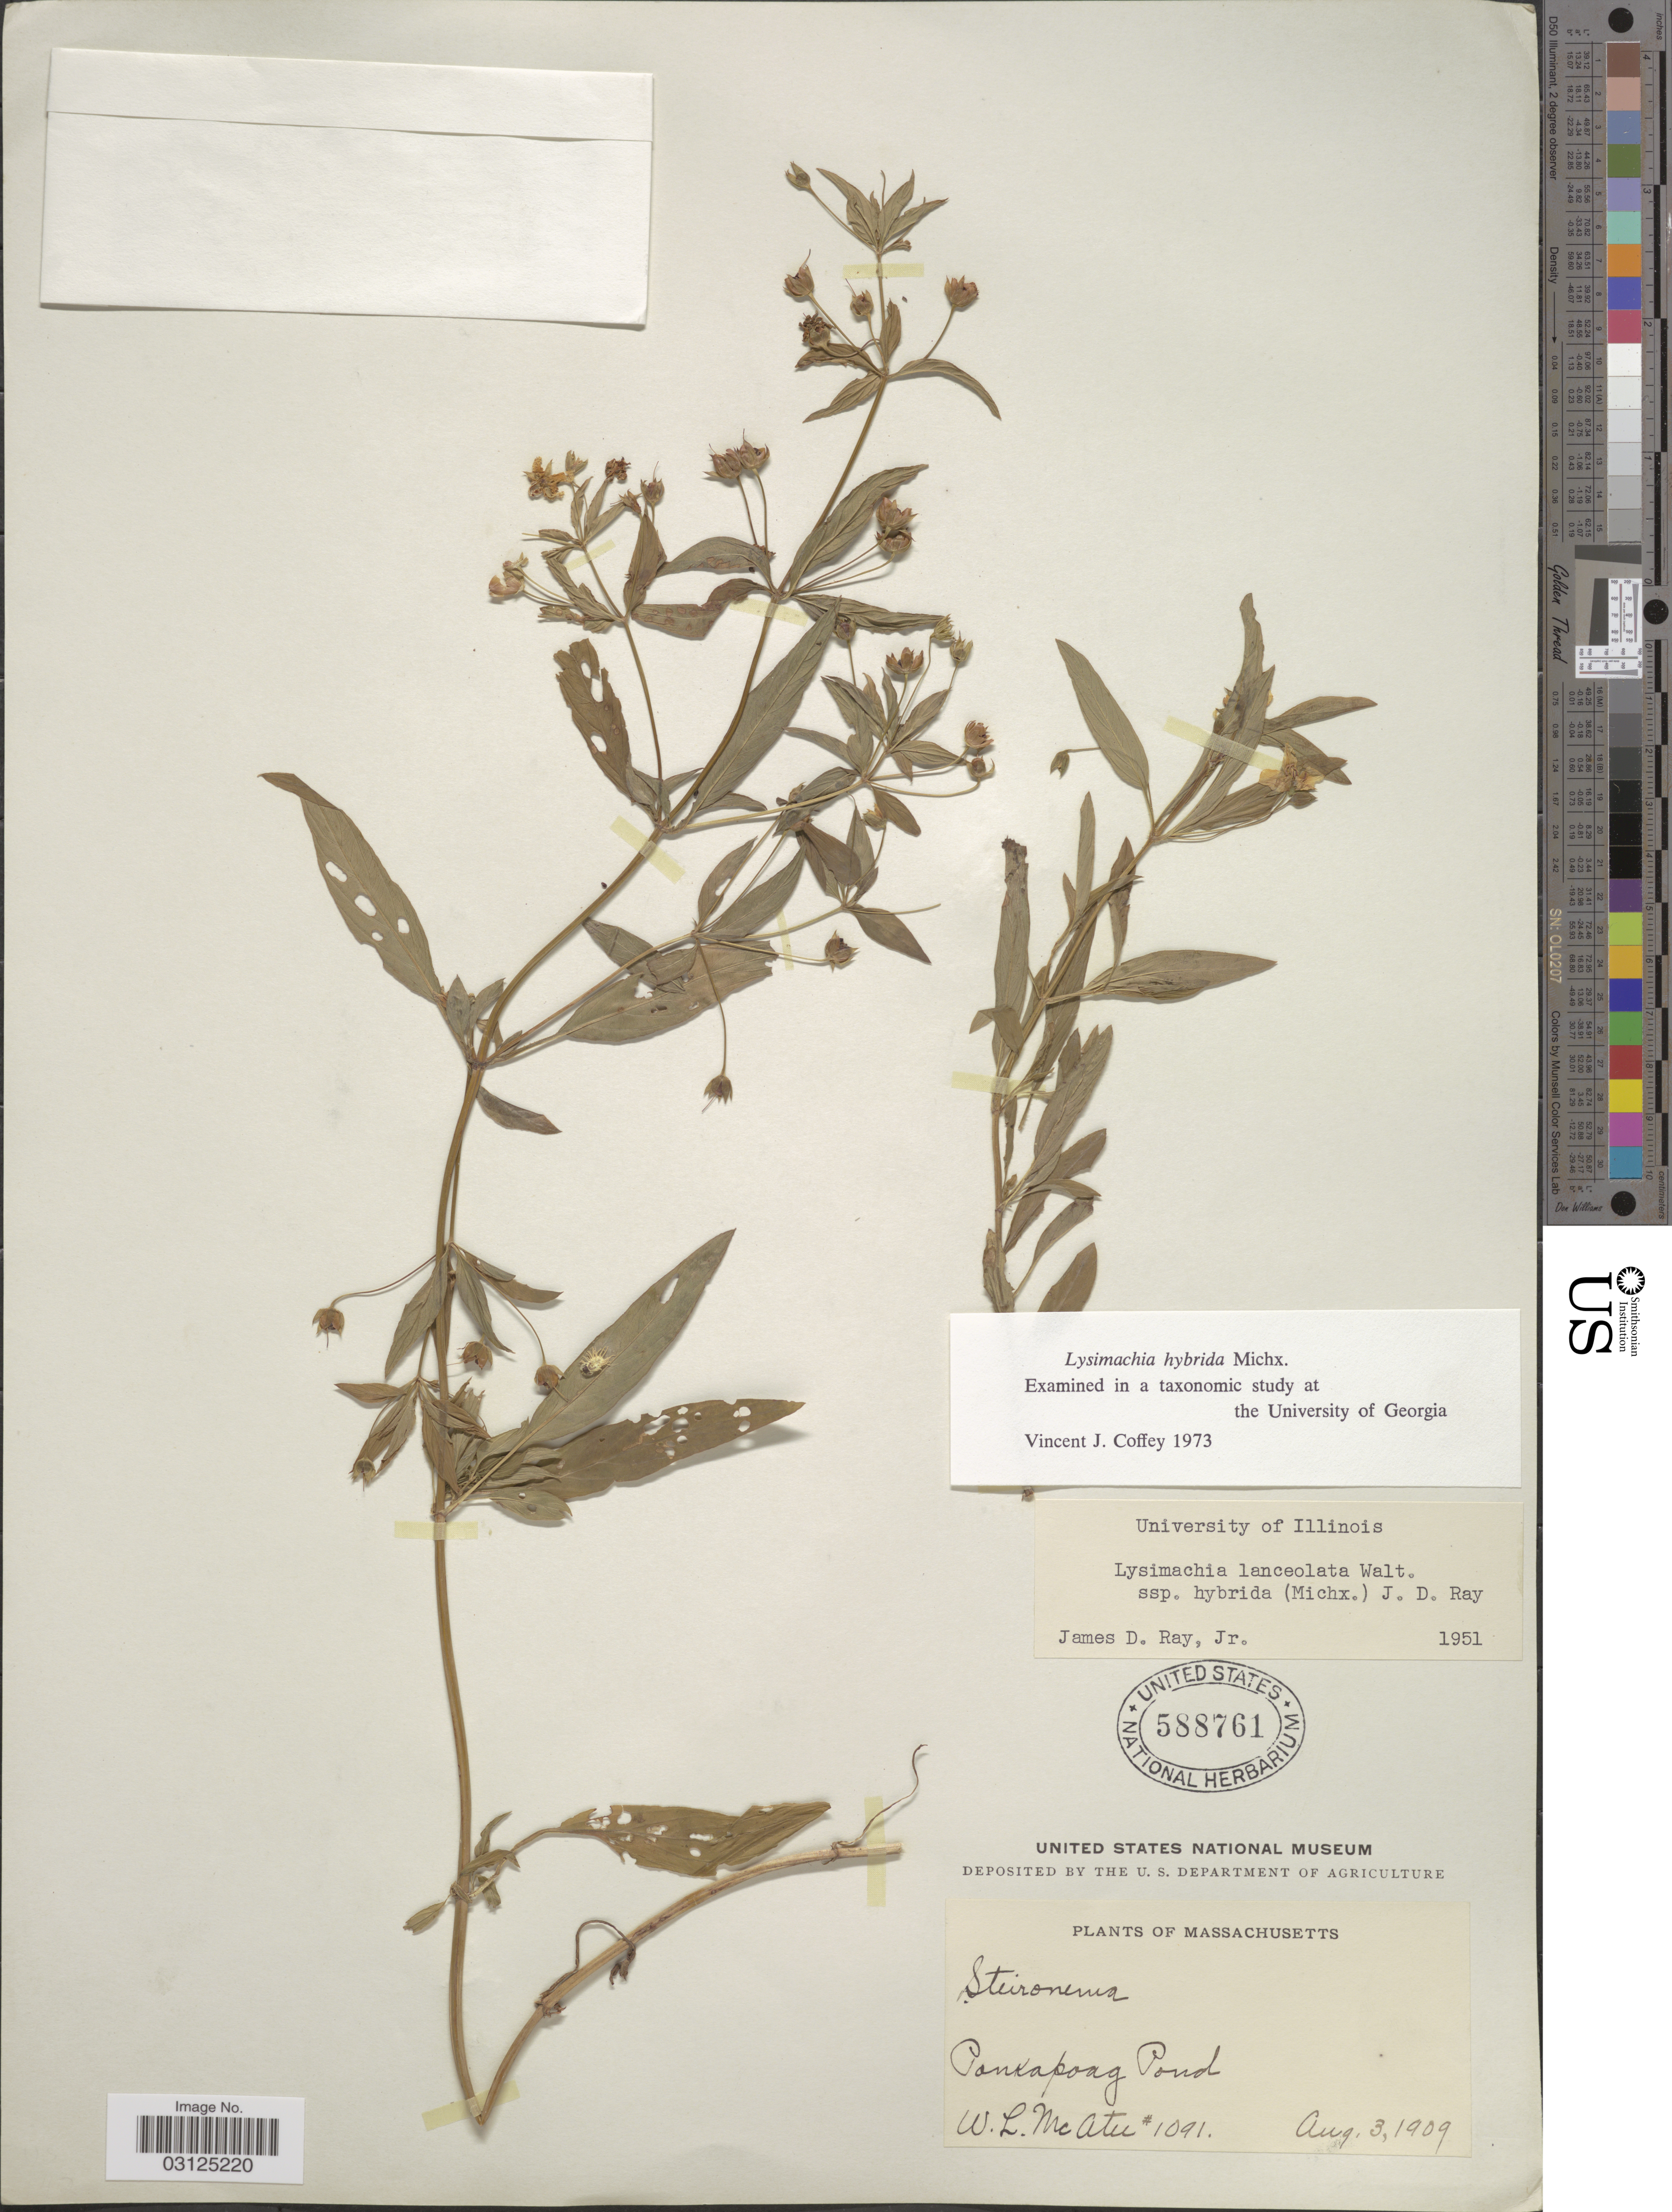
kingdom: Plantae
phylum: Tracheophyta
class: Magnoliopsida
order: Ericales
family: Primulaceae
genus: Lysimachia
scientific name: Lysimachia hybrida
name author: Michx.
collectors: W. McAtee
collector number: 1091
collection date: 1909-08-03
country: United States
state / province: Massachusetts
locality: Ponkapoag Pond.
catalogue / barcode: US 588761